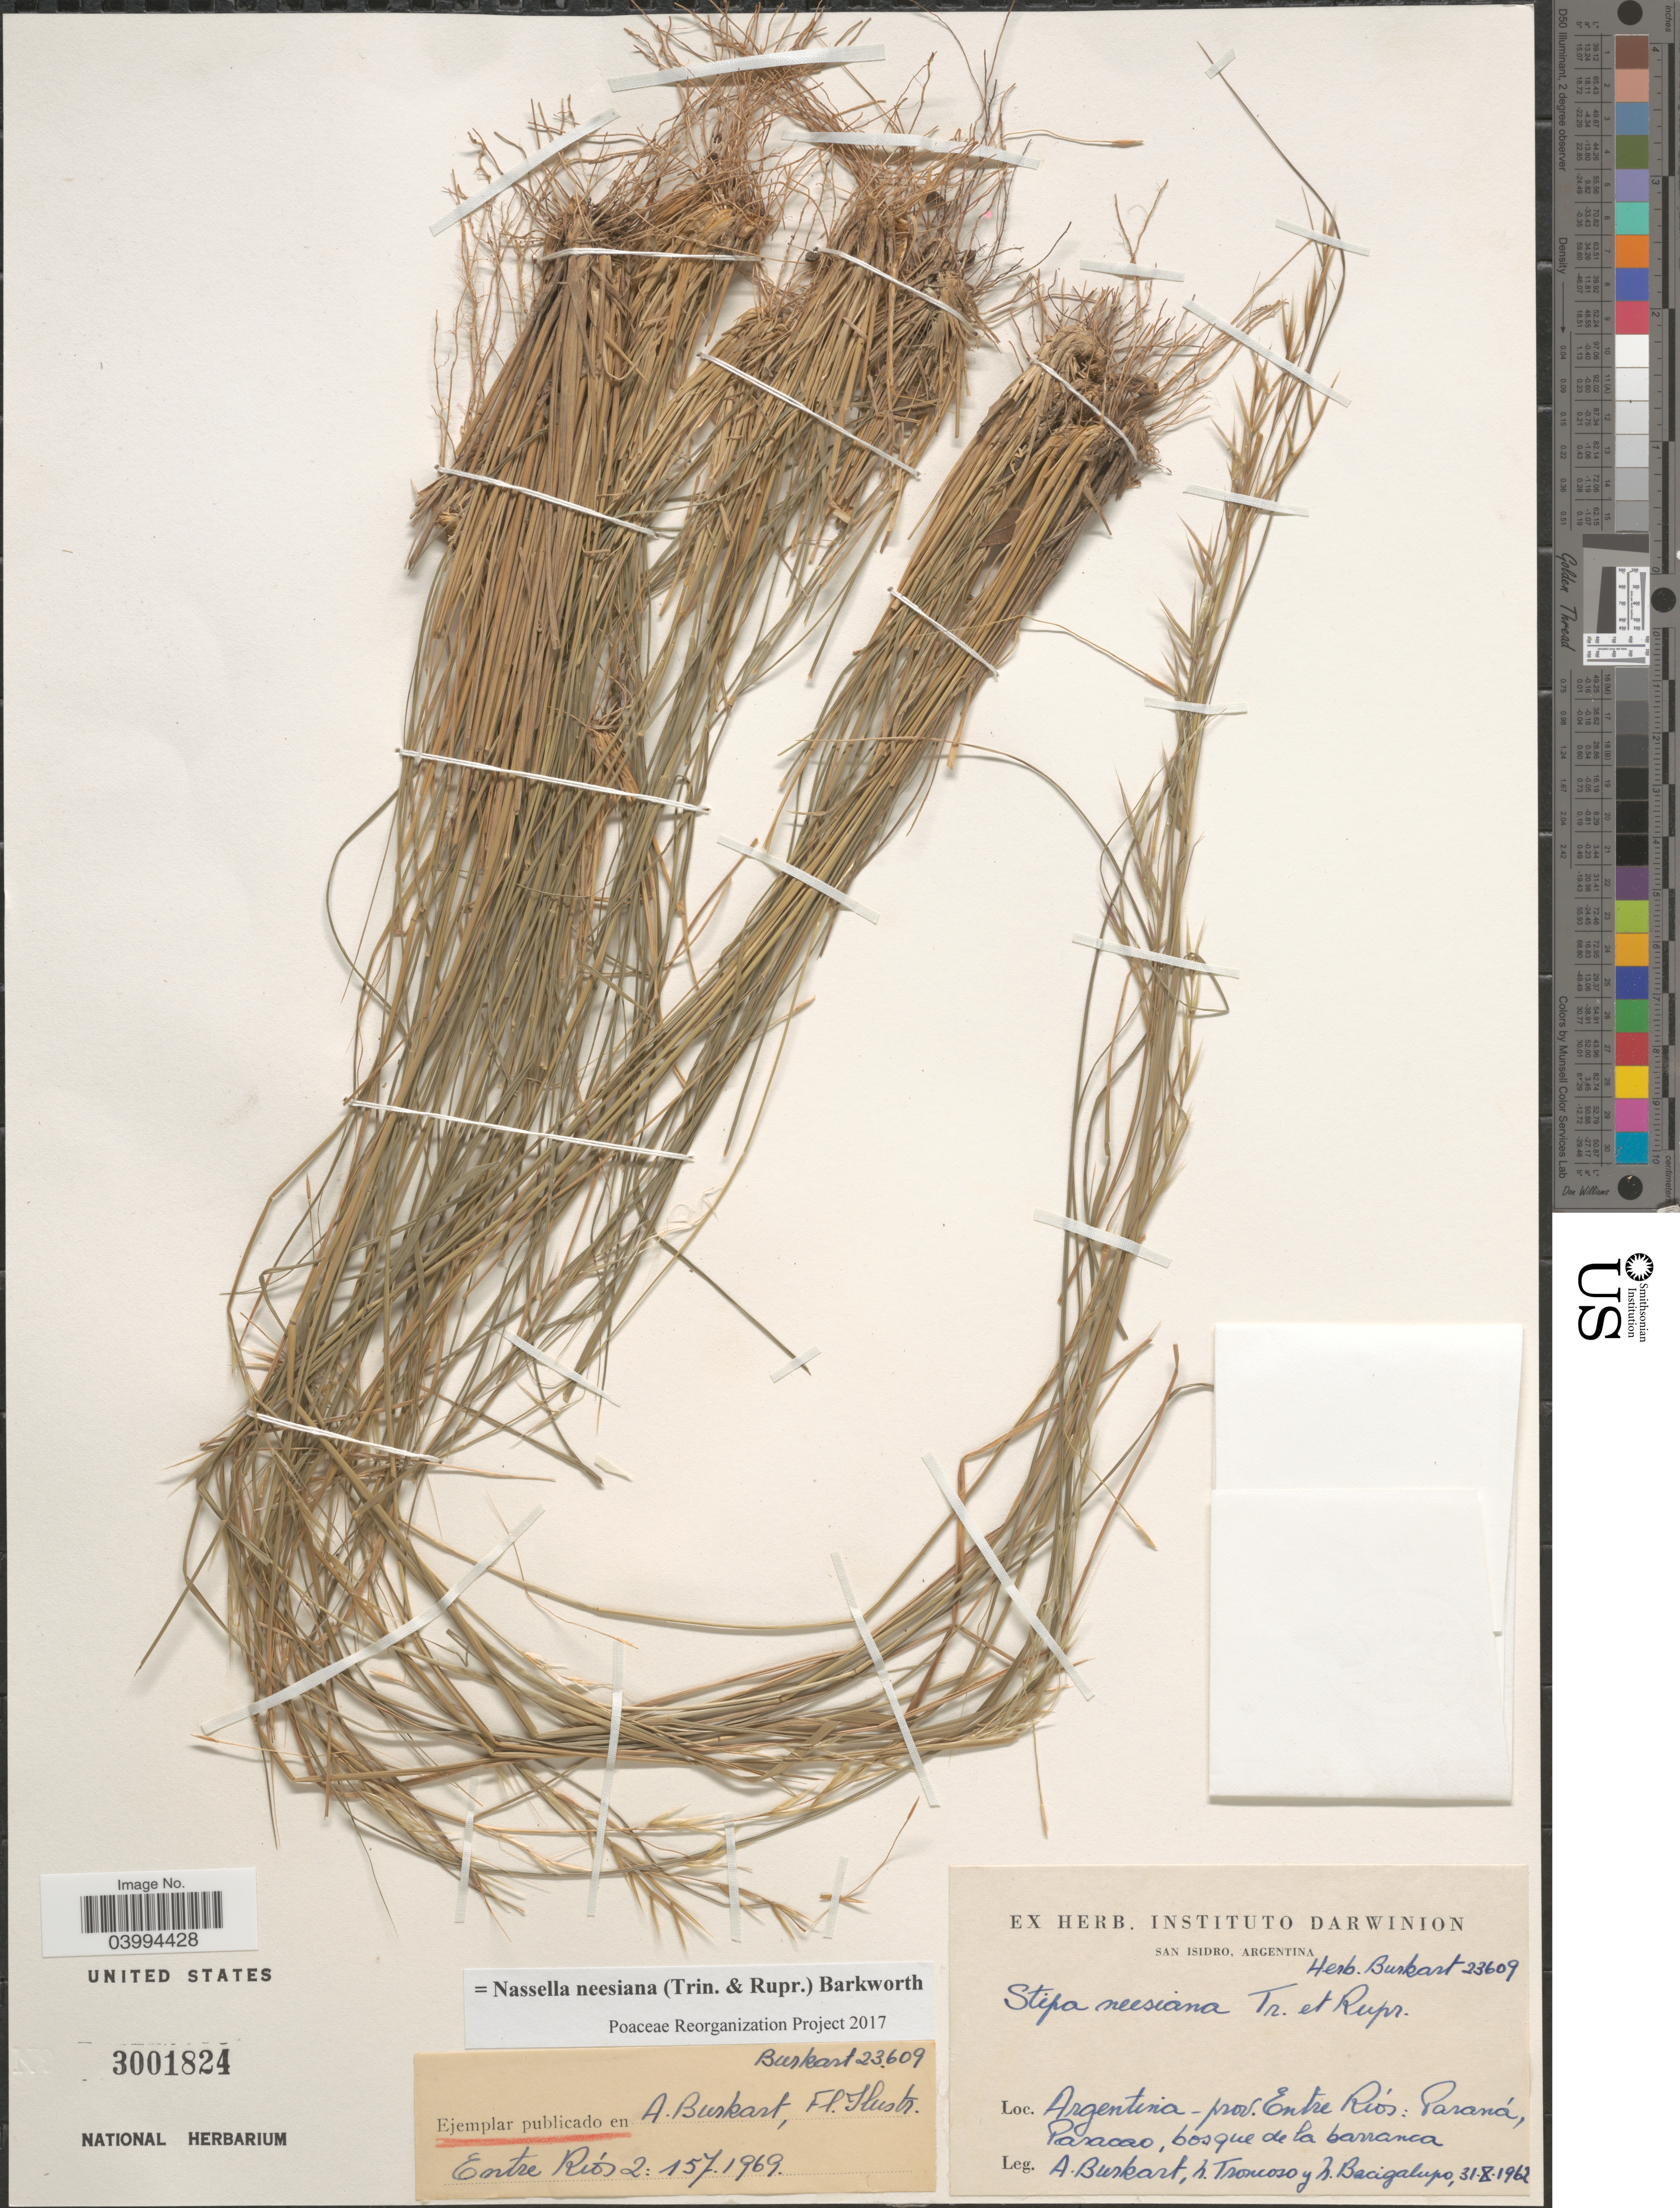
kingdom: Plantae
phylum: Tracheophyta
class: Liliopsida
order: Poales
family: Poaceae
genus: Nassella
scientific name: Nassella neesiana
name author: (Trin. & Rupr.) Barkworth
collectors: A. E. Burkart, N. Troncoso & N. M. Bacigalupo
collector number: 23609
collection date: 1962-10-31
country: Argentina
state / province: Entre Rios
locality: Paraná, Paracao, bosque de la barranca.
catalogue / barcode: US 3001824